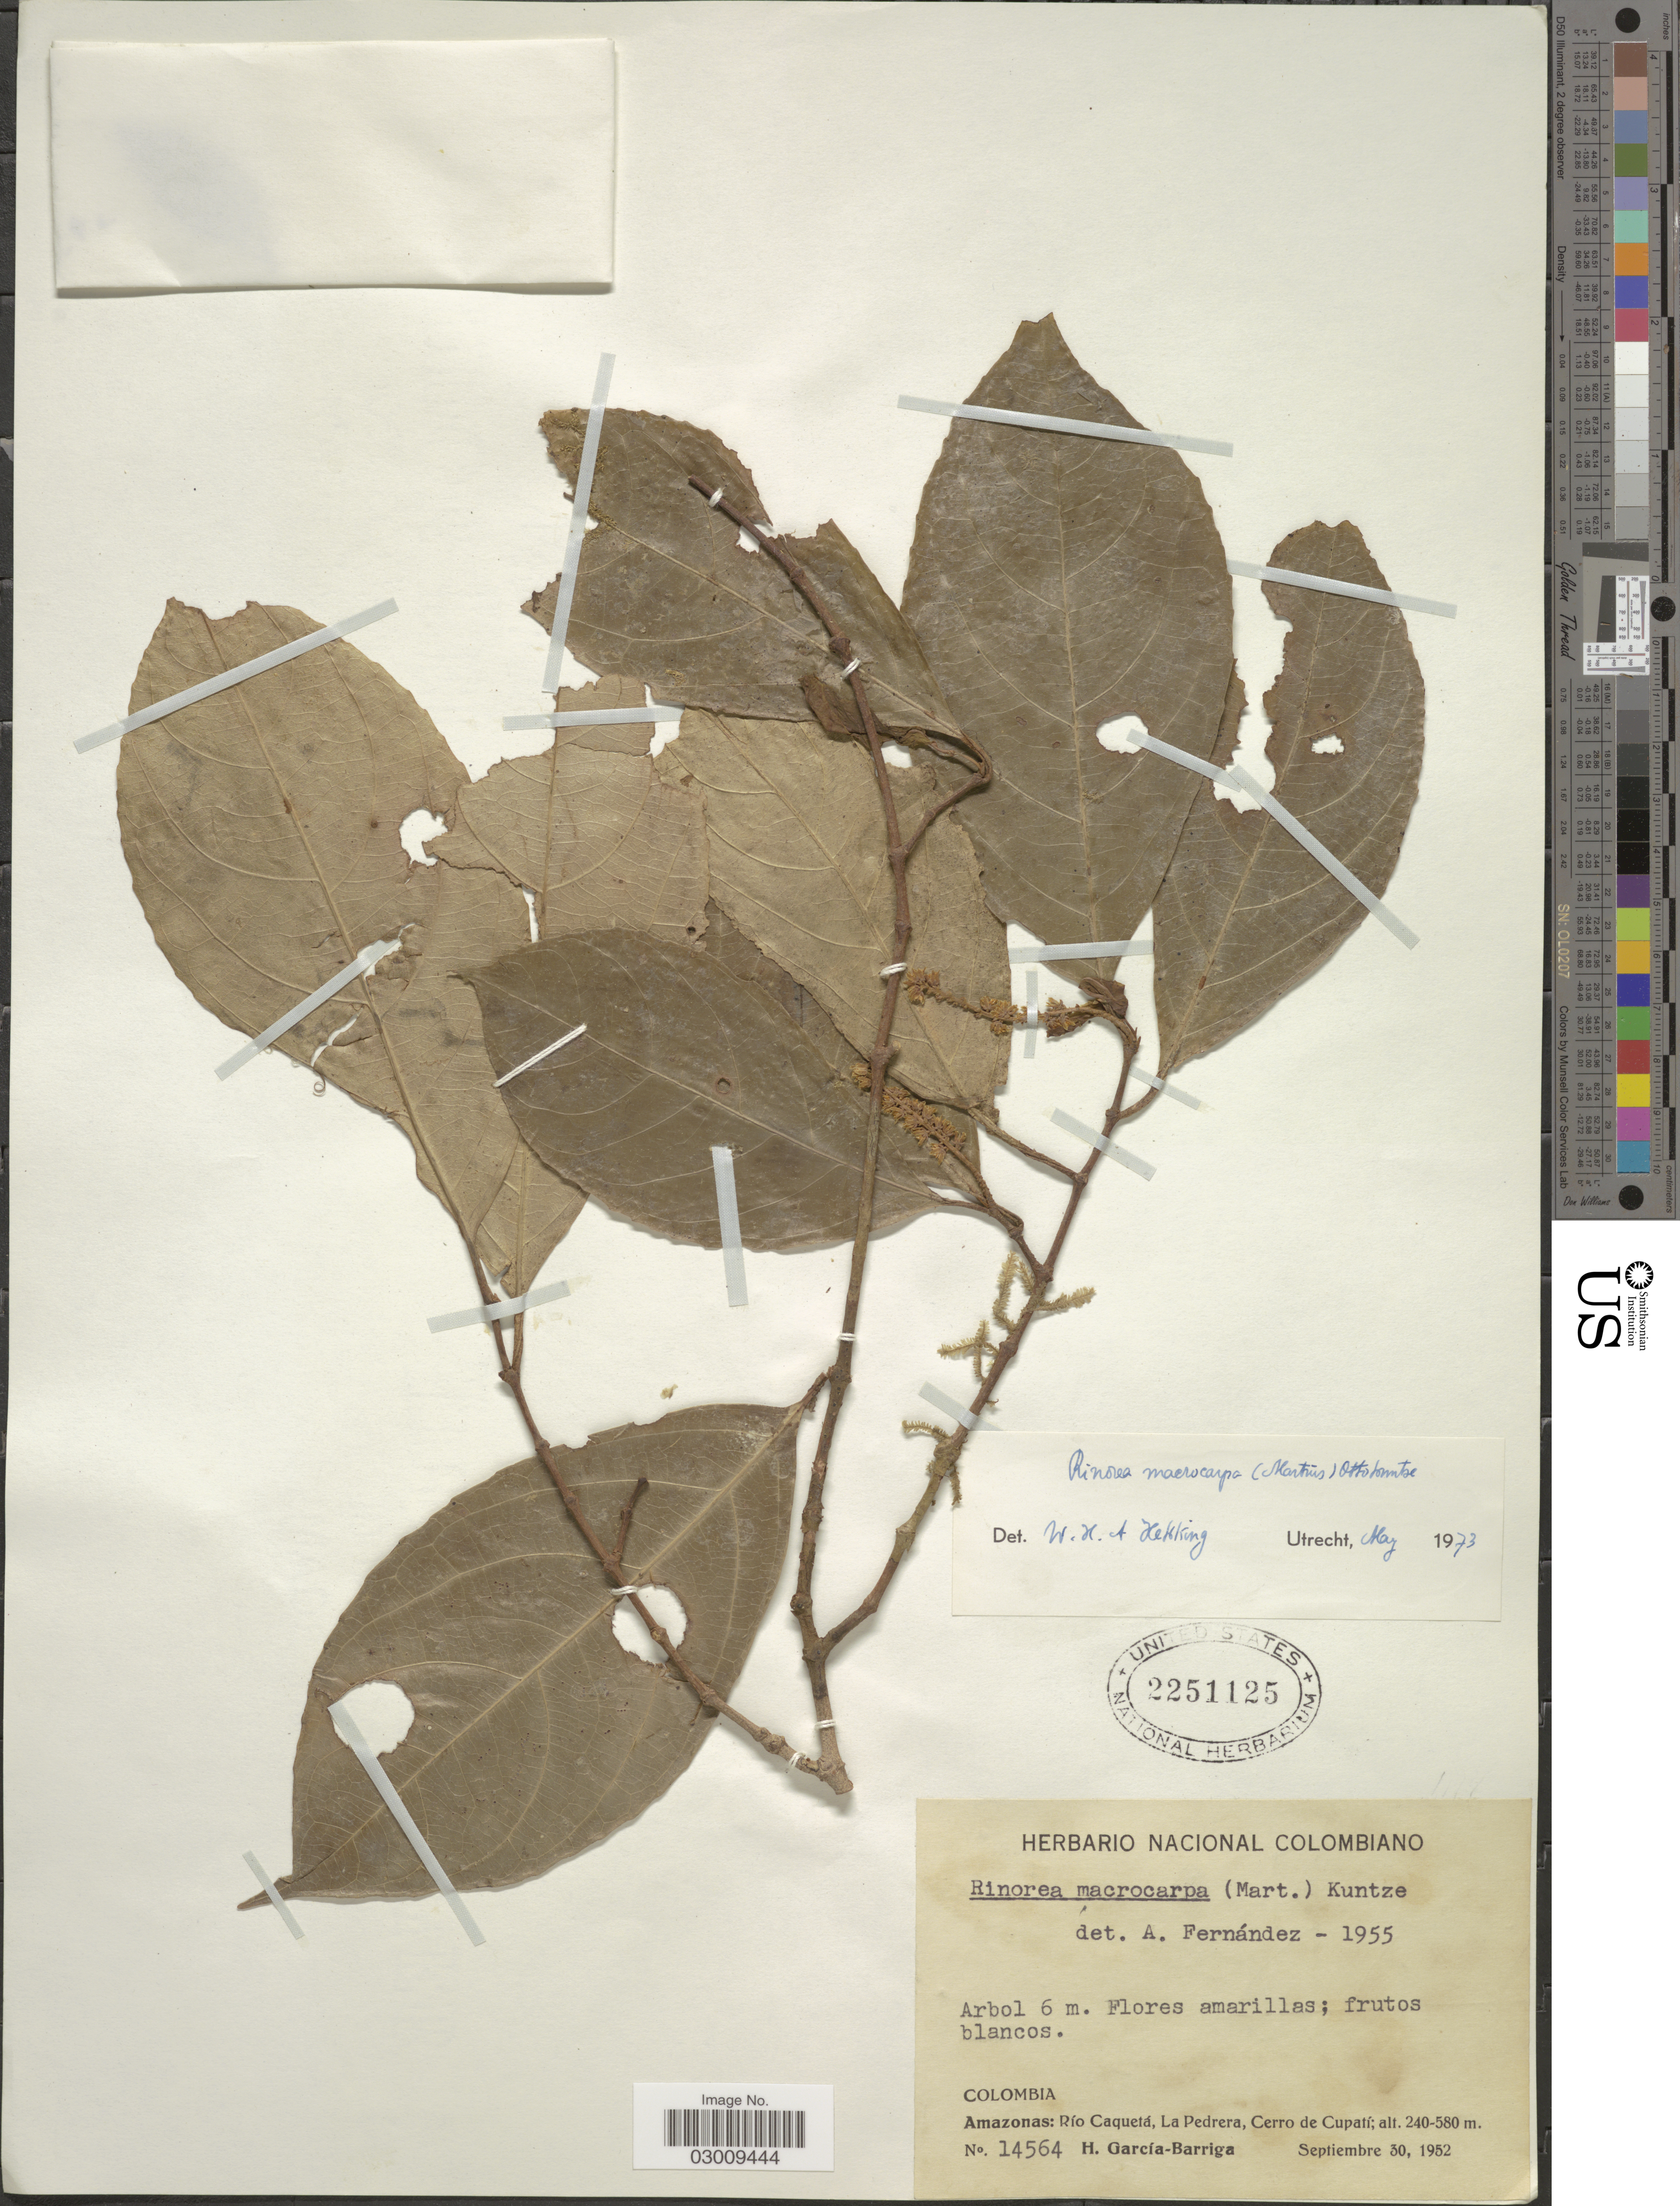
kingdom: Plantae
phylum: Tracheophyta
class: Magnoliopsida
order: Malpighiales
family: Violaceae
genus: Rinorea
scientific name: Rinorea macrocarpa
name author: (Mart. ex Eichler) Kuntze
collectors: H. García Barriga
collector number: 14564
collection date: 1952-09-30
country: Colombia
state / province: Amazônas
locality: Amazonas: Río Caquetá, La Pedrera, Cerro de Cupatí.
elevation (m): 240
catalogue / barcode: US 2251125